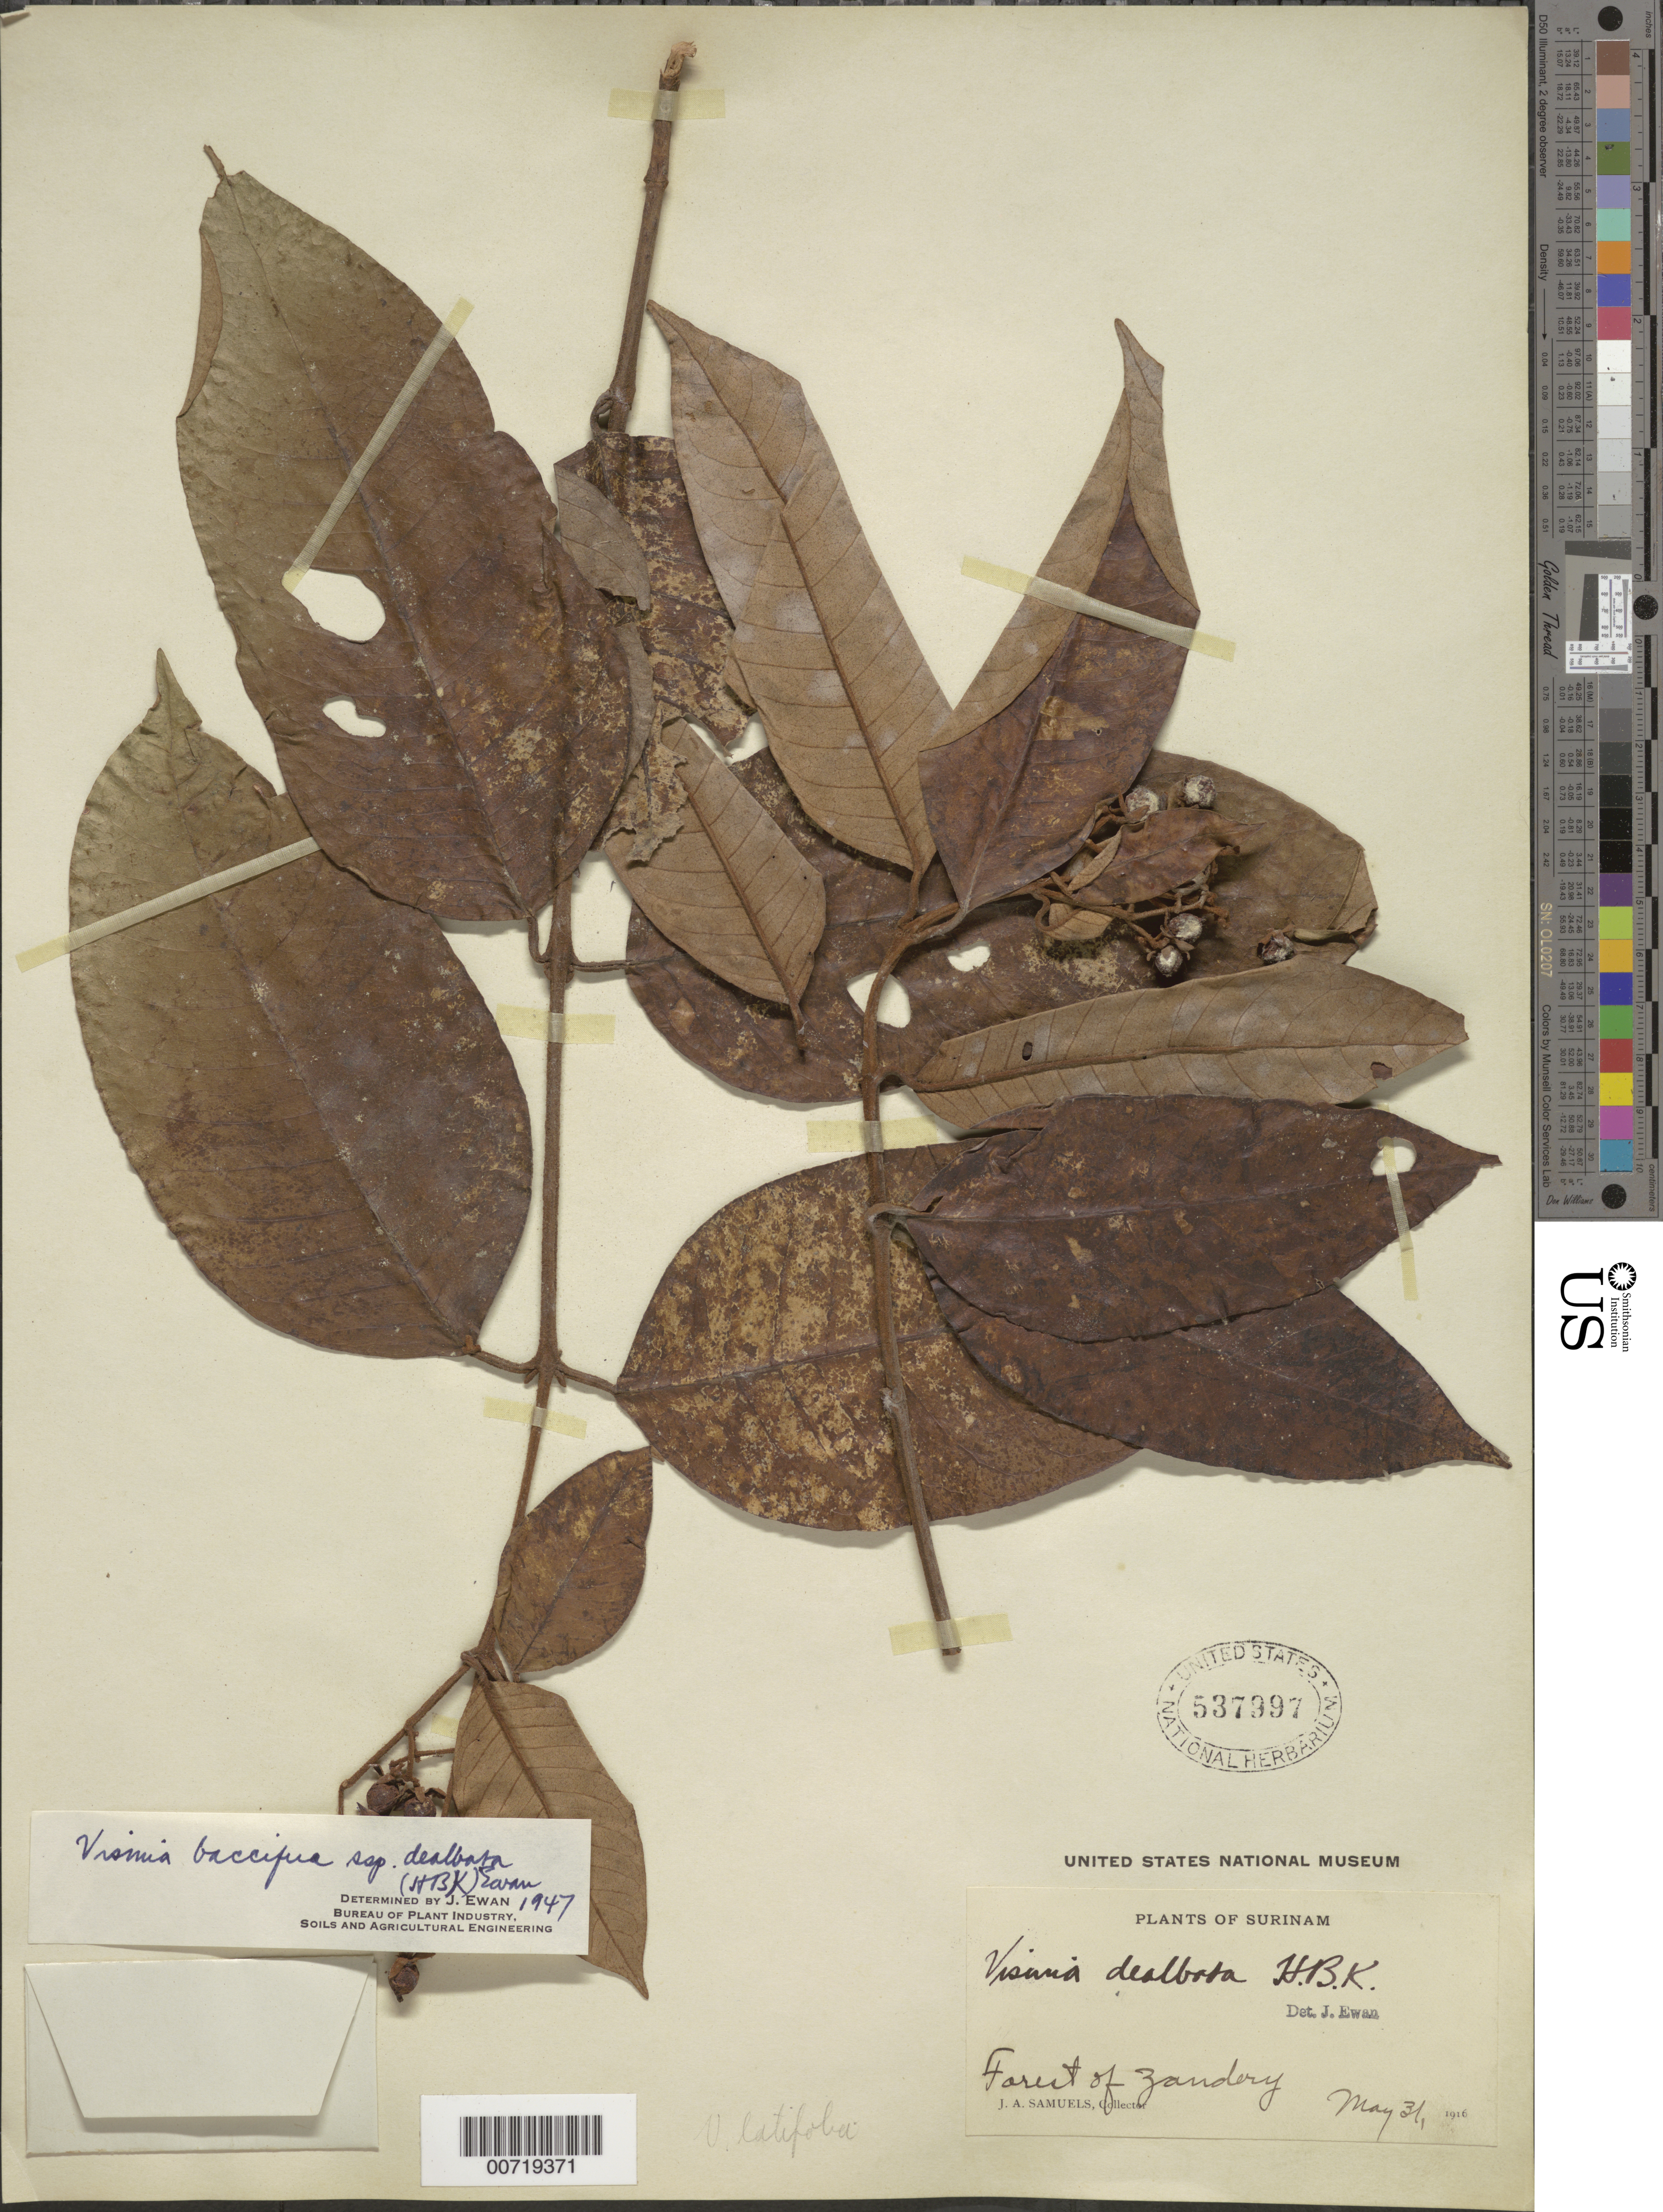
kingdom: Plantae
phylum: Tracheophyta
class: Magnoliopsida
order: Malpighiales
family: Hypericaceae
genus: Vismia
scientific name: Vismia latifolia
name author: (Aubl.) Choisy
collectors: J. A. Samuels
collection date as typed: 31-May-16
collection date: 1916-05-31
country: Suriname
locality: Zanderij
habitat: Forest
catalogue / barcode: US 537997